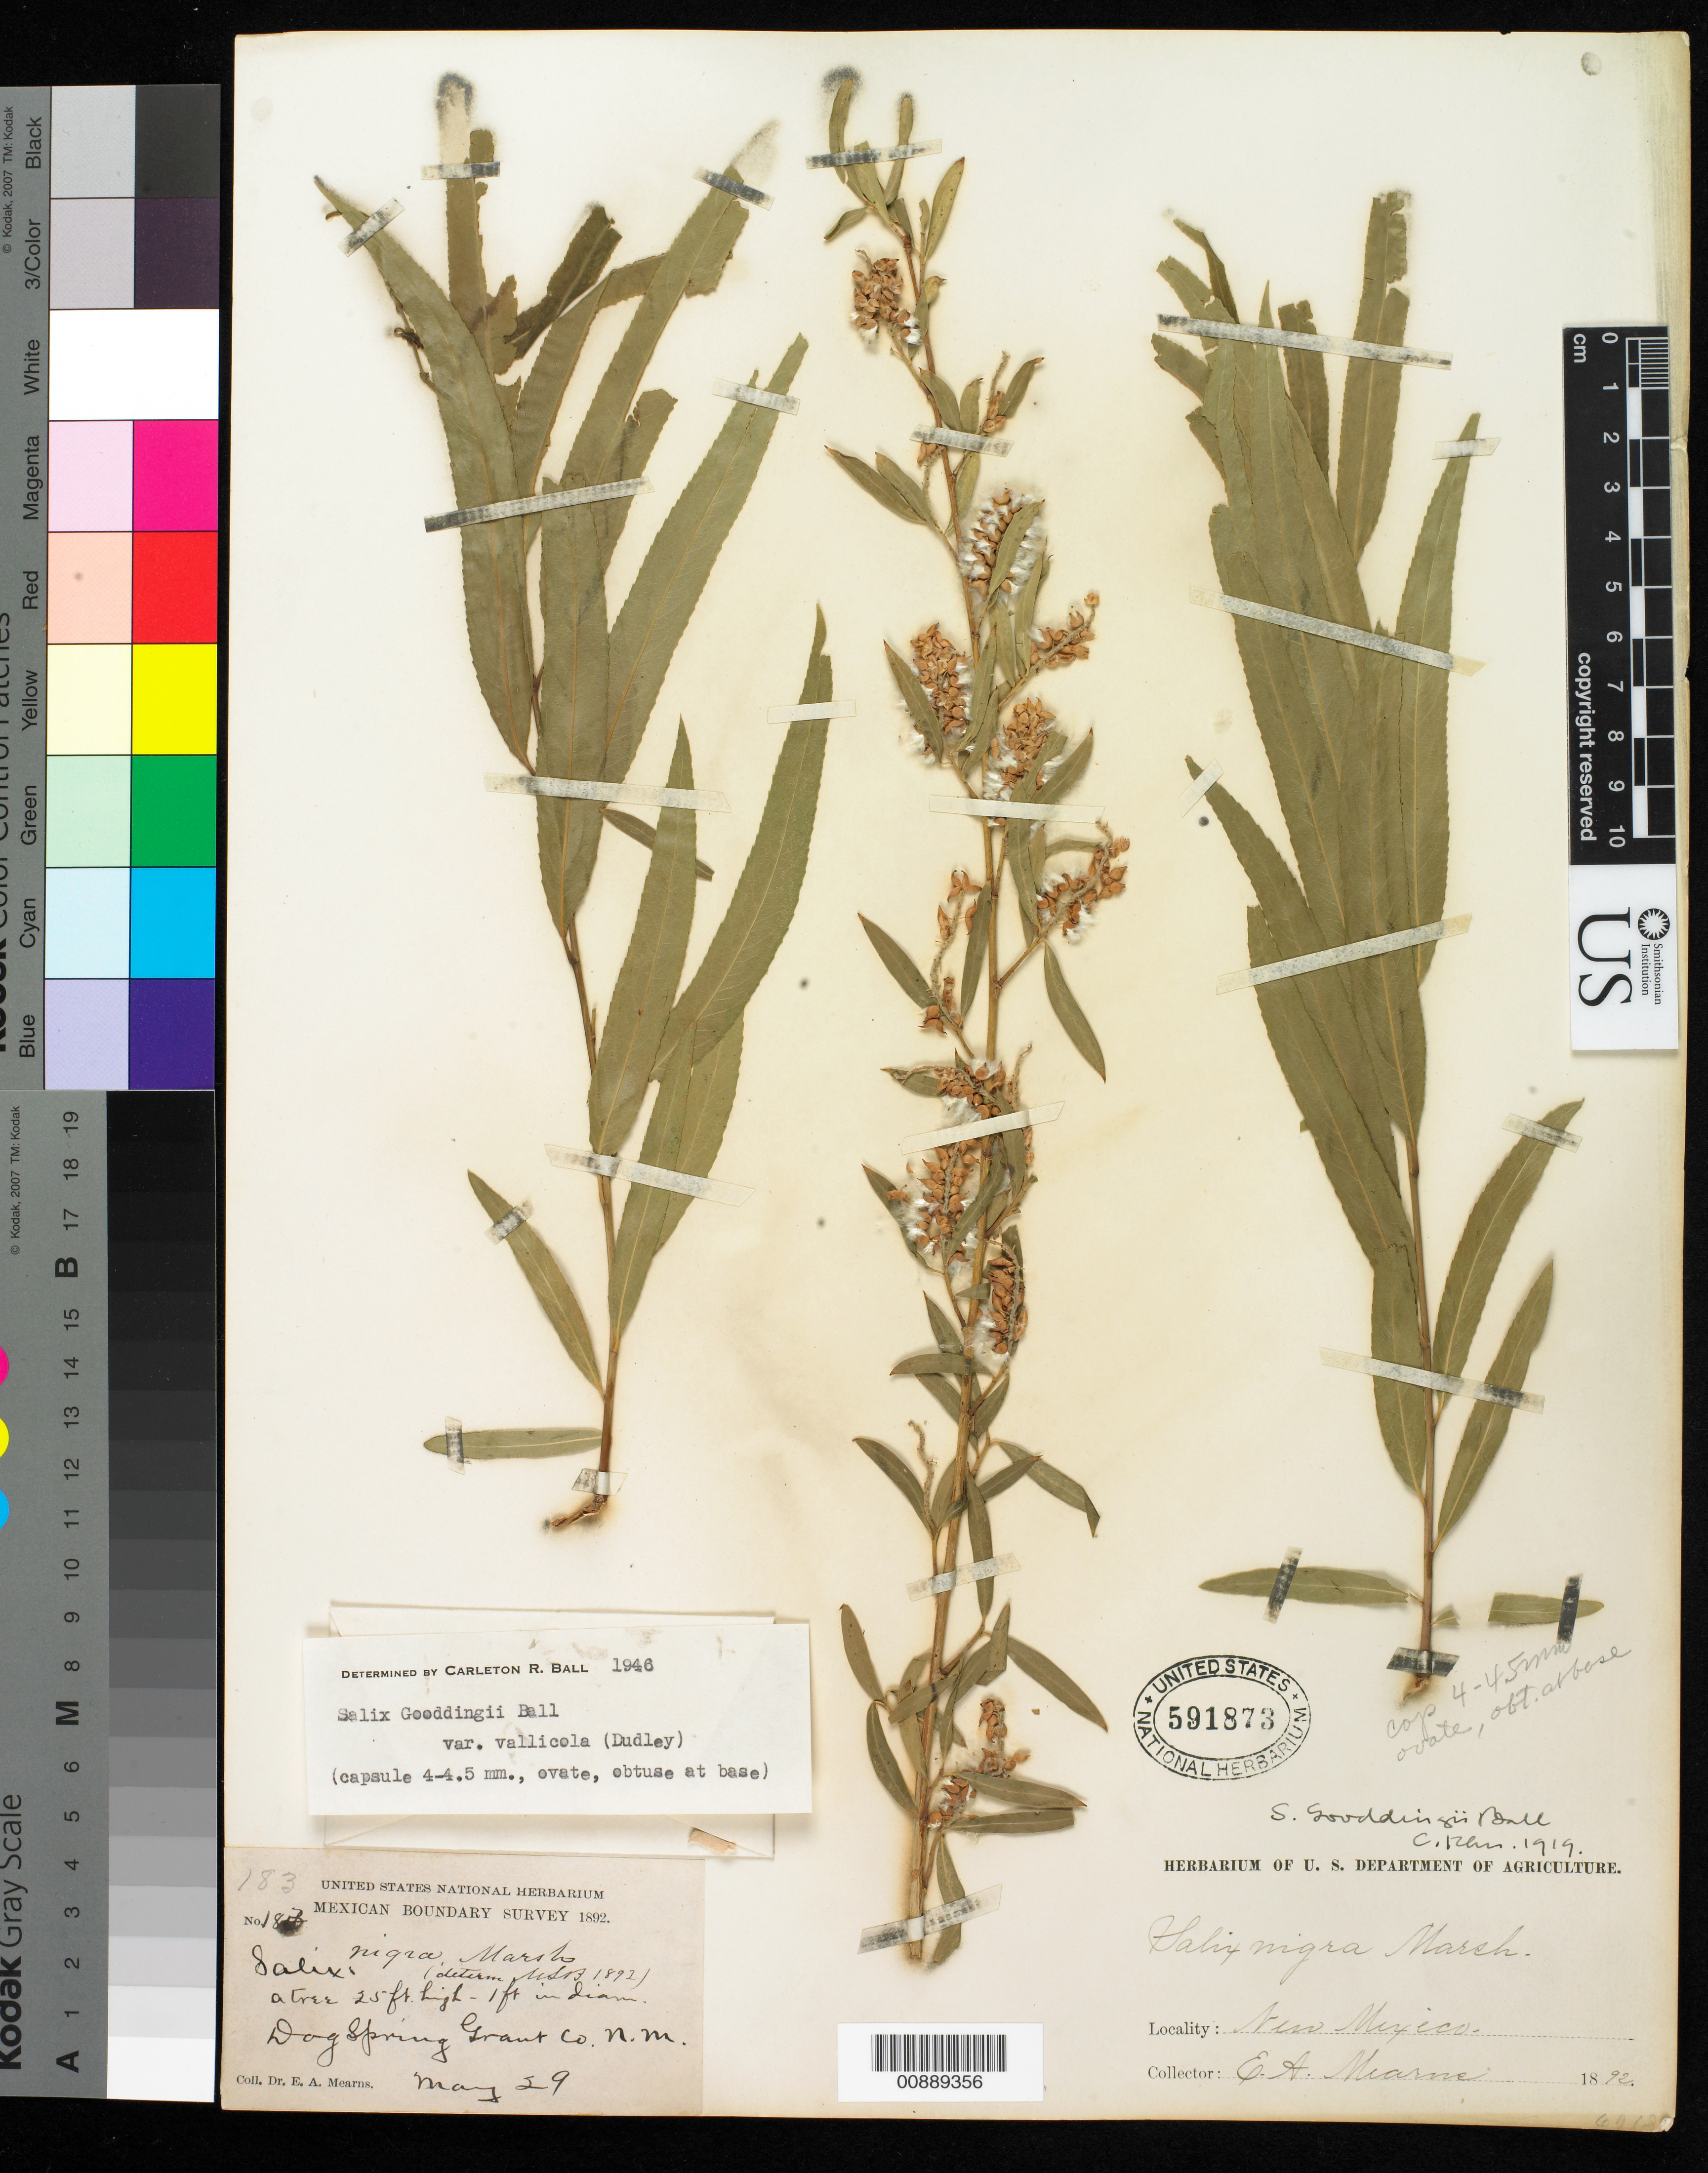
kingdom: Plantae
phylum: Tracheophyta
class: Magnoliopsida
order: Malpighiales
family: Salicaceae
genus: Salix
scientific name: Salix gooddingii var. vallicola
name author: (Dudley) C.R. Ball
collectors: E. A. Mearns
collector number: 183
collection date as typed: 29 May 1892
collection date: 1892-05-29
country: United States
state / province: New Mexico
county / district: Grant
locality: Dog Spring, Grant County, New Mexico.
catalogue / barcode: US 591873